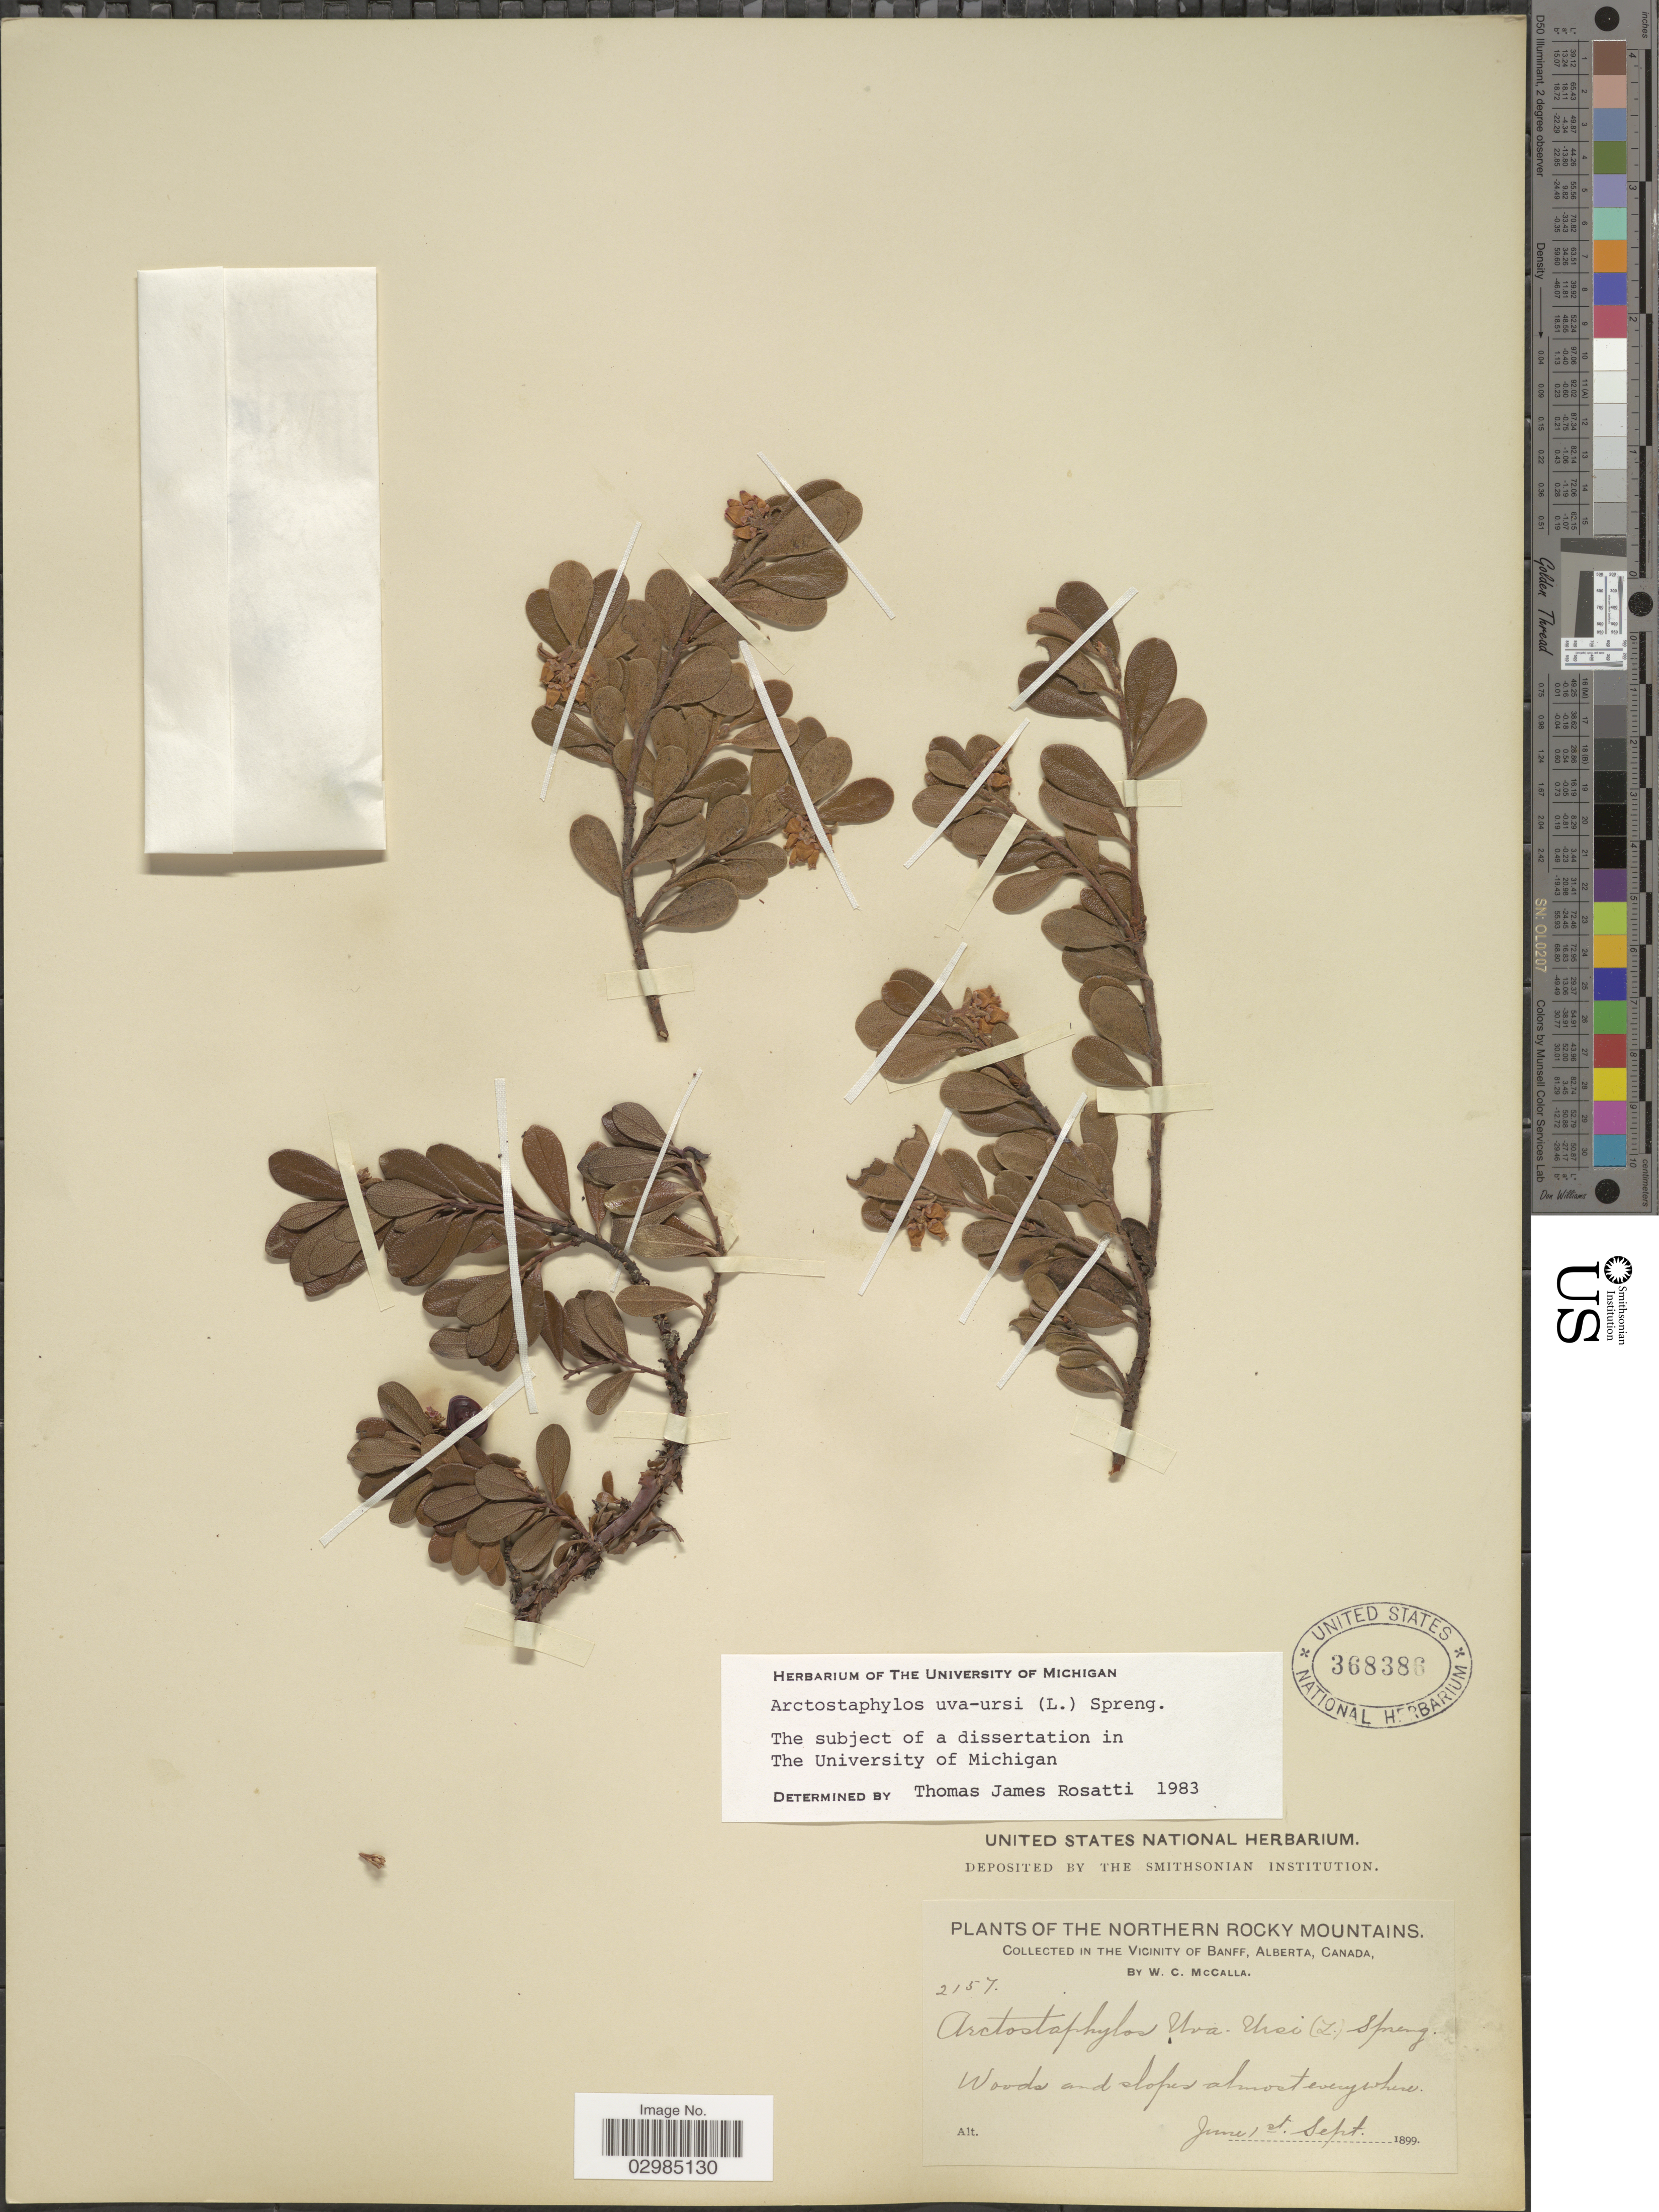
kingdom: Plantae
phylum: Tracheophyta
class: Magnoliopsida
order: Ericales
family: Ericaceae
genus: Arctostaphylos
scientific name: Arctostaphylos uva-ursi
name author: (L.) Spreng.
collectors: W. McCalla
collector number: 2157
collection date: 1899-06-01/1899-09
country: Canada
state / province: Alberta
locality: Northern Rocky Mountains. In the vicinity of Banff.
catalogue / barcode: US 368386